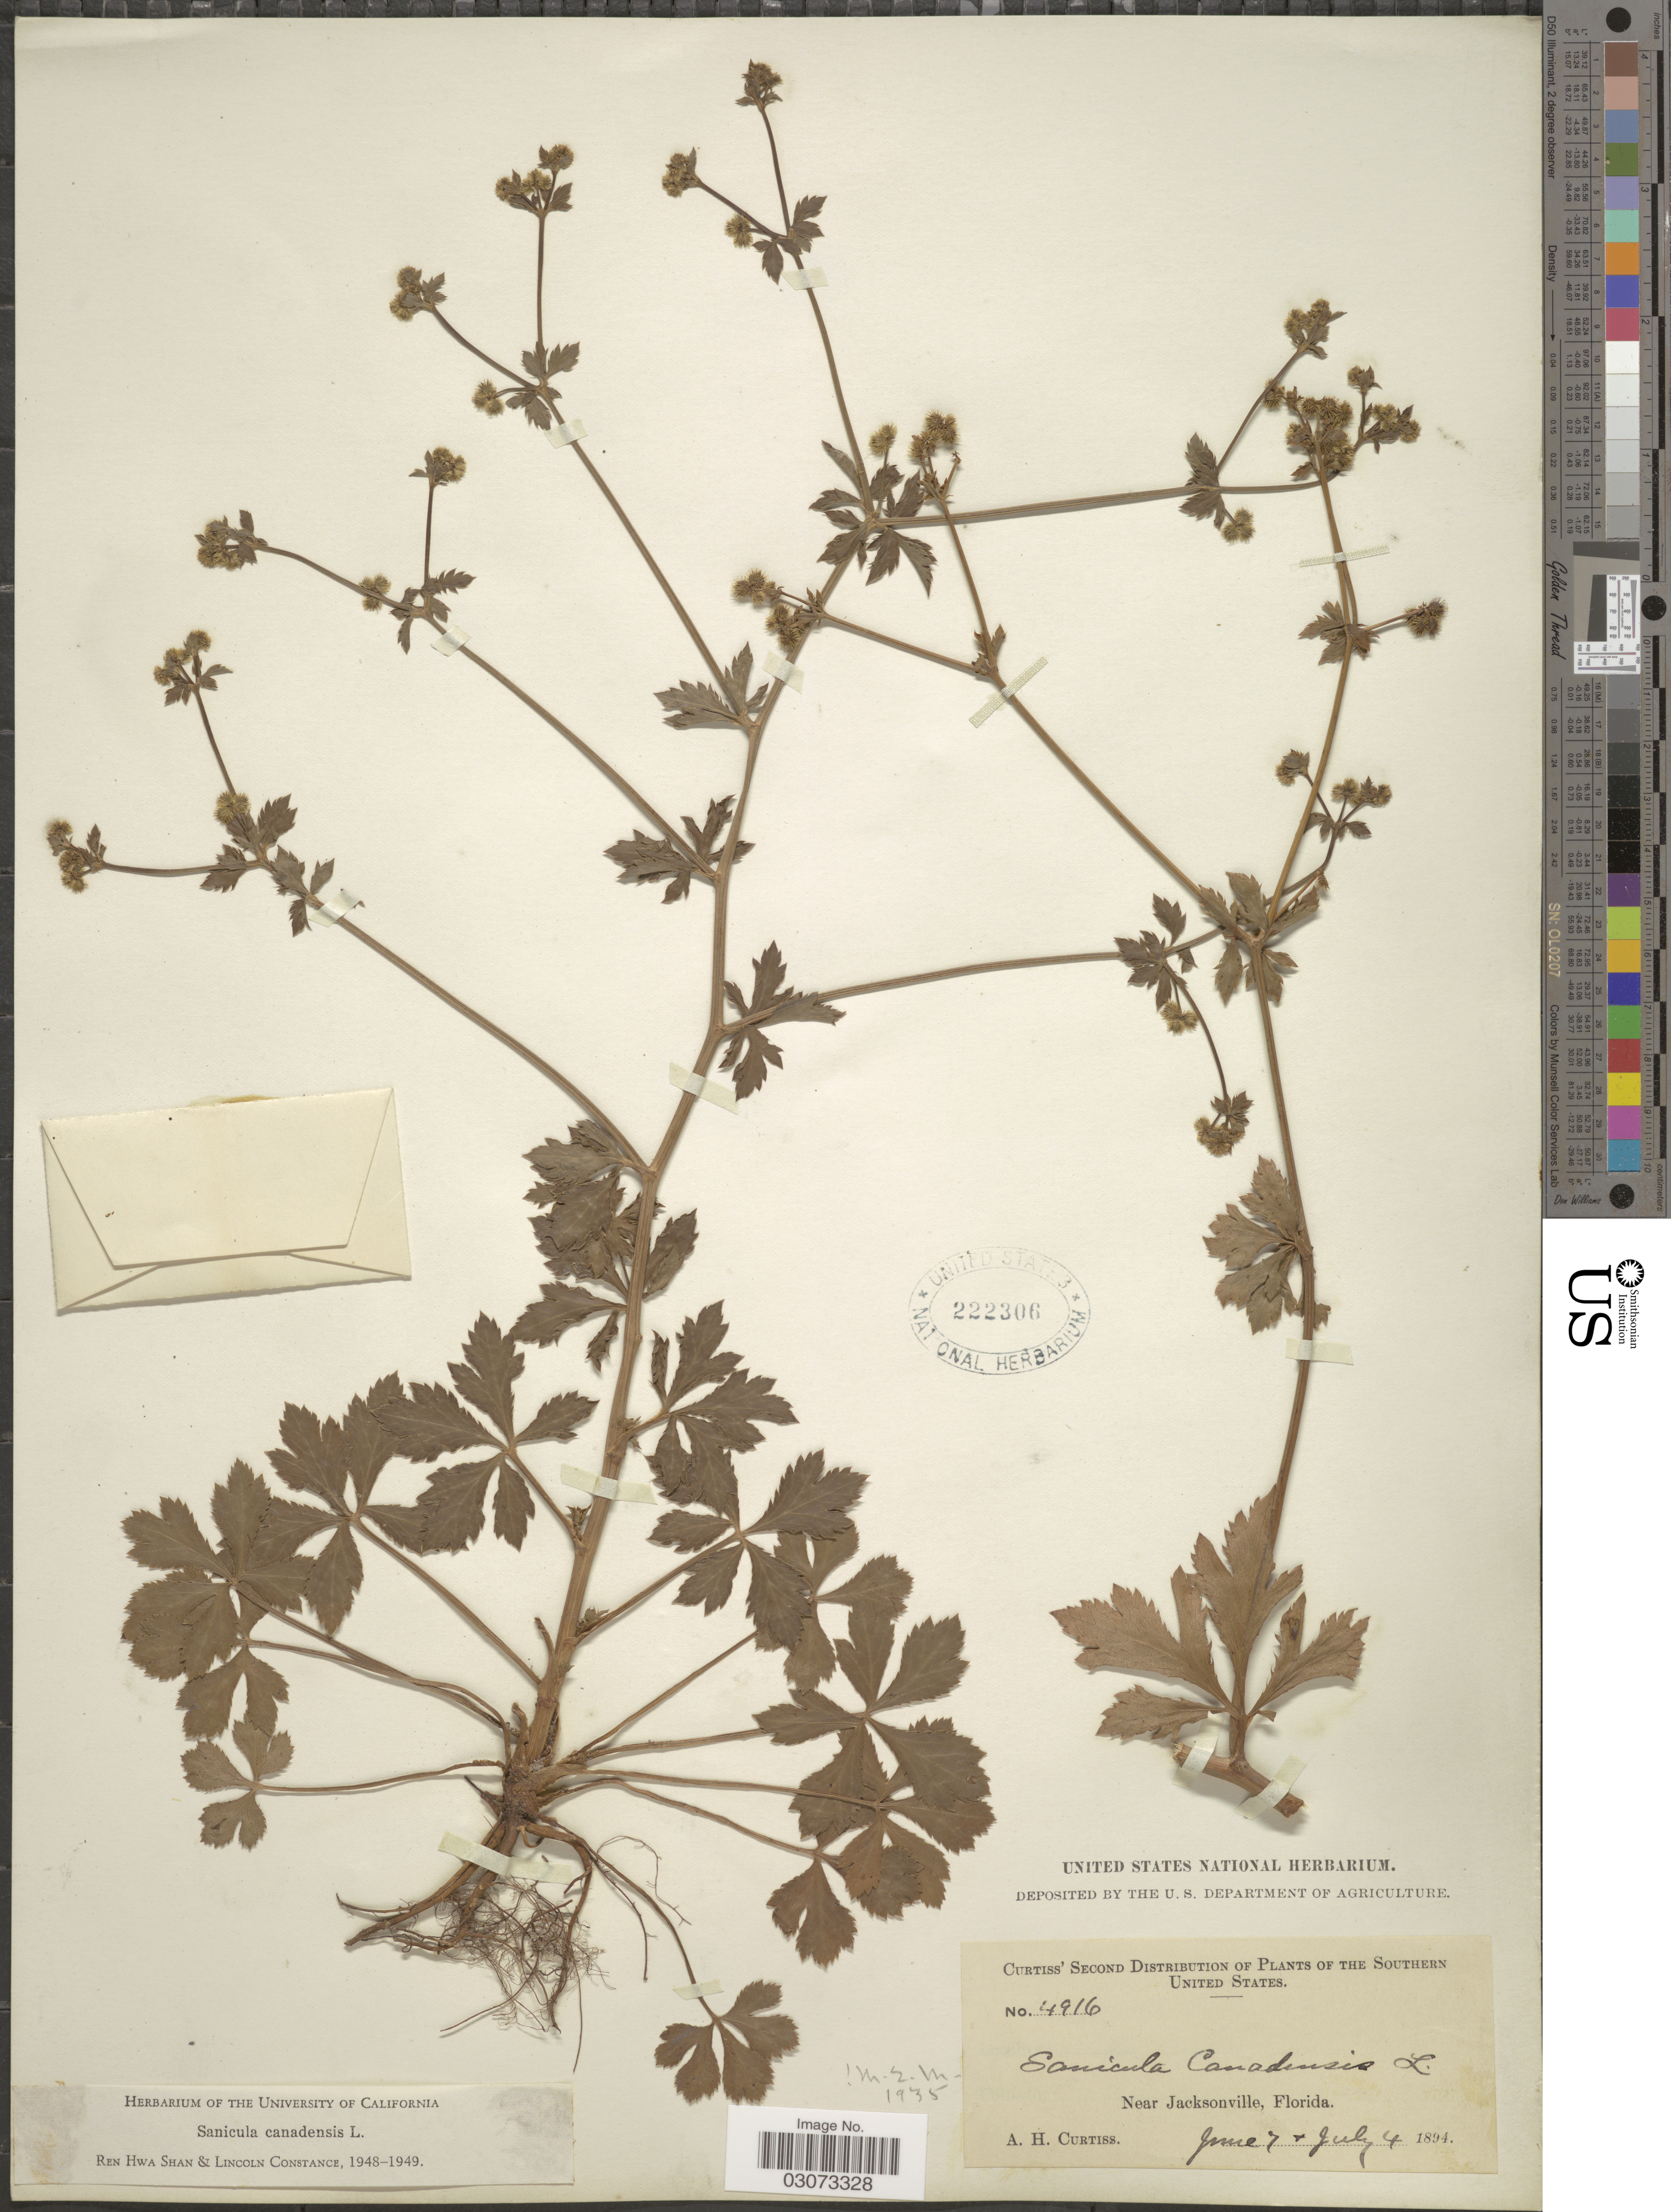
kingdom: Plantae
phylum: Tracheophyta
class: Magnoliopsida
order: Apiales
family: Apiaceae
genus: Sanicula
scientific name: Sanicula canadensis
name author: L.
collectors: A. H. Curtiss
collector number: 4916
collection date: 1894-06-07/1894-07-04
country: United States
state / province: Florida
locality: Southern United States. Near Jacksonville.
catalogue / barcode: US 222306